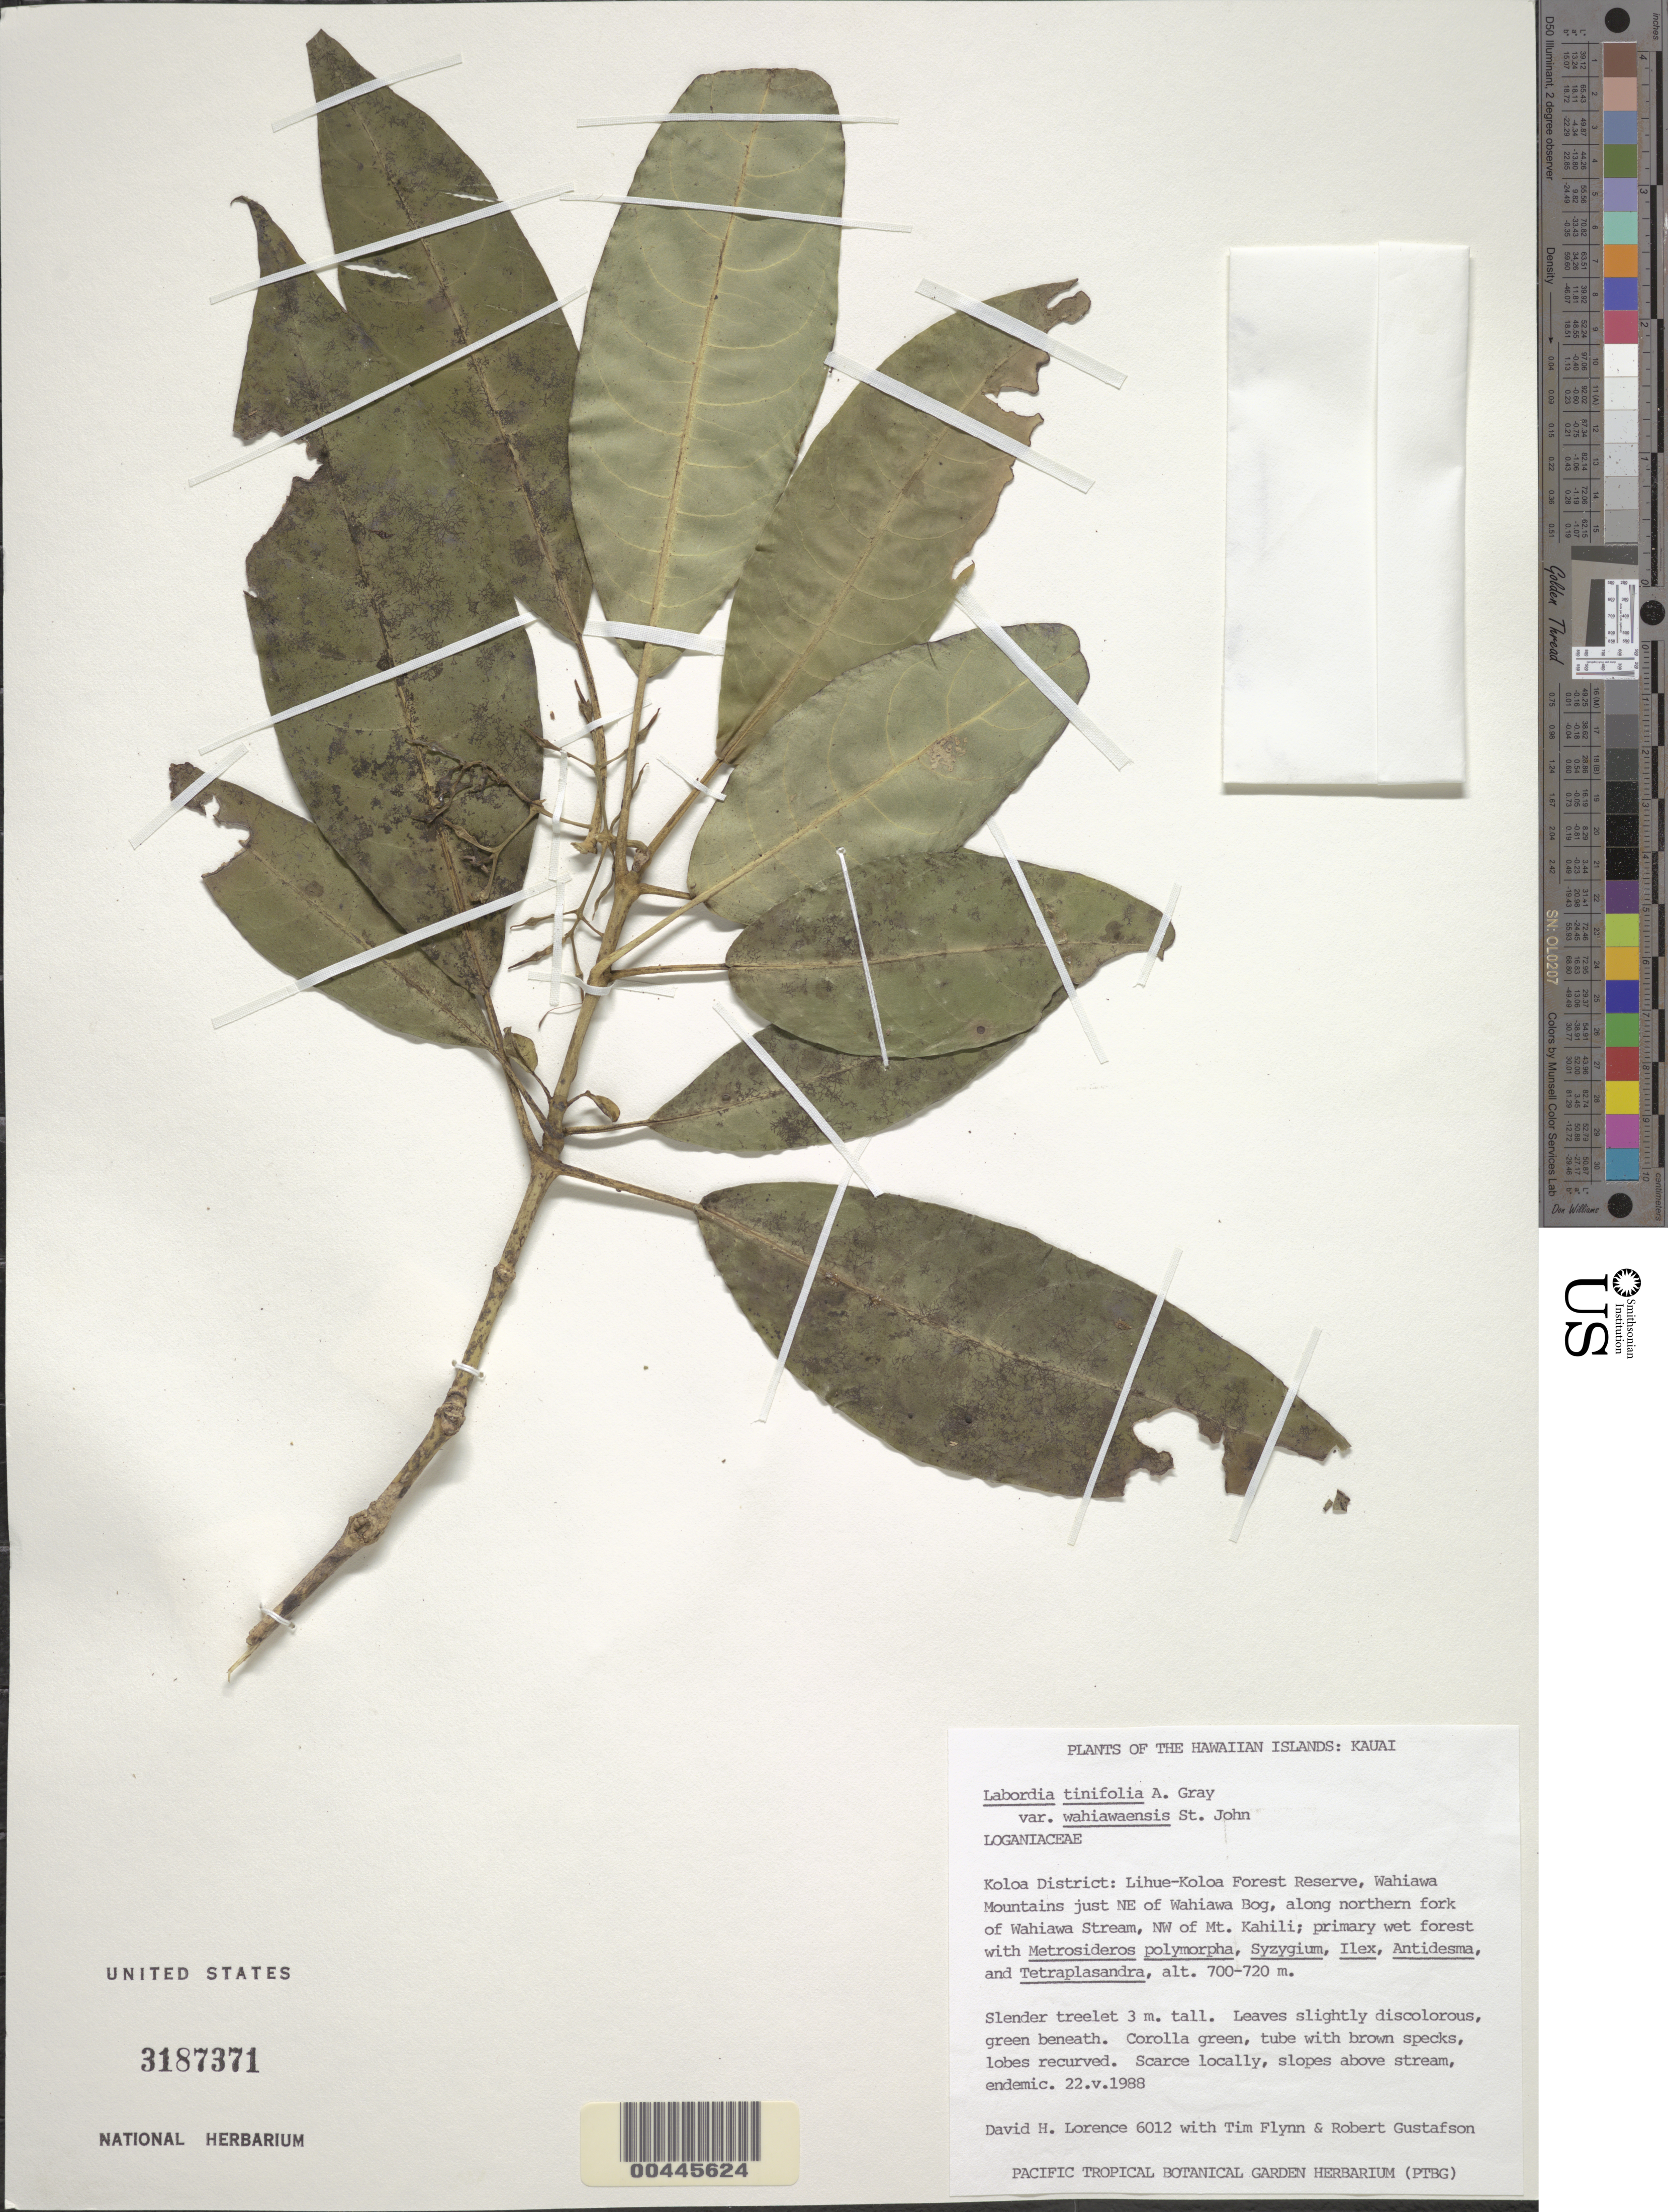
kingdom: Plantae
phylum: Tracheophyta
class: Magnoliopsida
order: Gentianales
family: Loganiaceae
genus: Geniostoma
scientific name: Geniostoma tinifolium var. wahiawaense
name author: (H. St. John) Byng & Christenh.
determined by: Wagner, W. L., (BOT), Smithsonian Institution - National Museum of Natural History (UNITED STATES)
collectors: D. Lorence, T. W. Flynn & R. Gustafson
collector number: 6012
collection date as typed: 22 May 1988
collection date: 1988-05-22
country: United States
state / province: Hawaii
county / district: Kauai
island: Kaua'i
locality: Koloa Dist, Lihue-Koloa Forest Reserve, Wahiawa Mts., just NE of Wahiawa Bog, along N fork of Wahiawa Stream, NW of Mt. Kahili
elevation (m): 700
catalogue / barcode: US 3187371